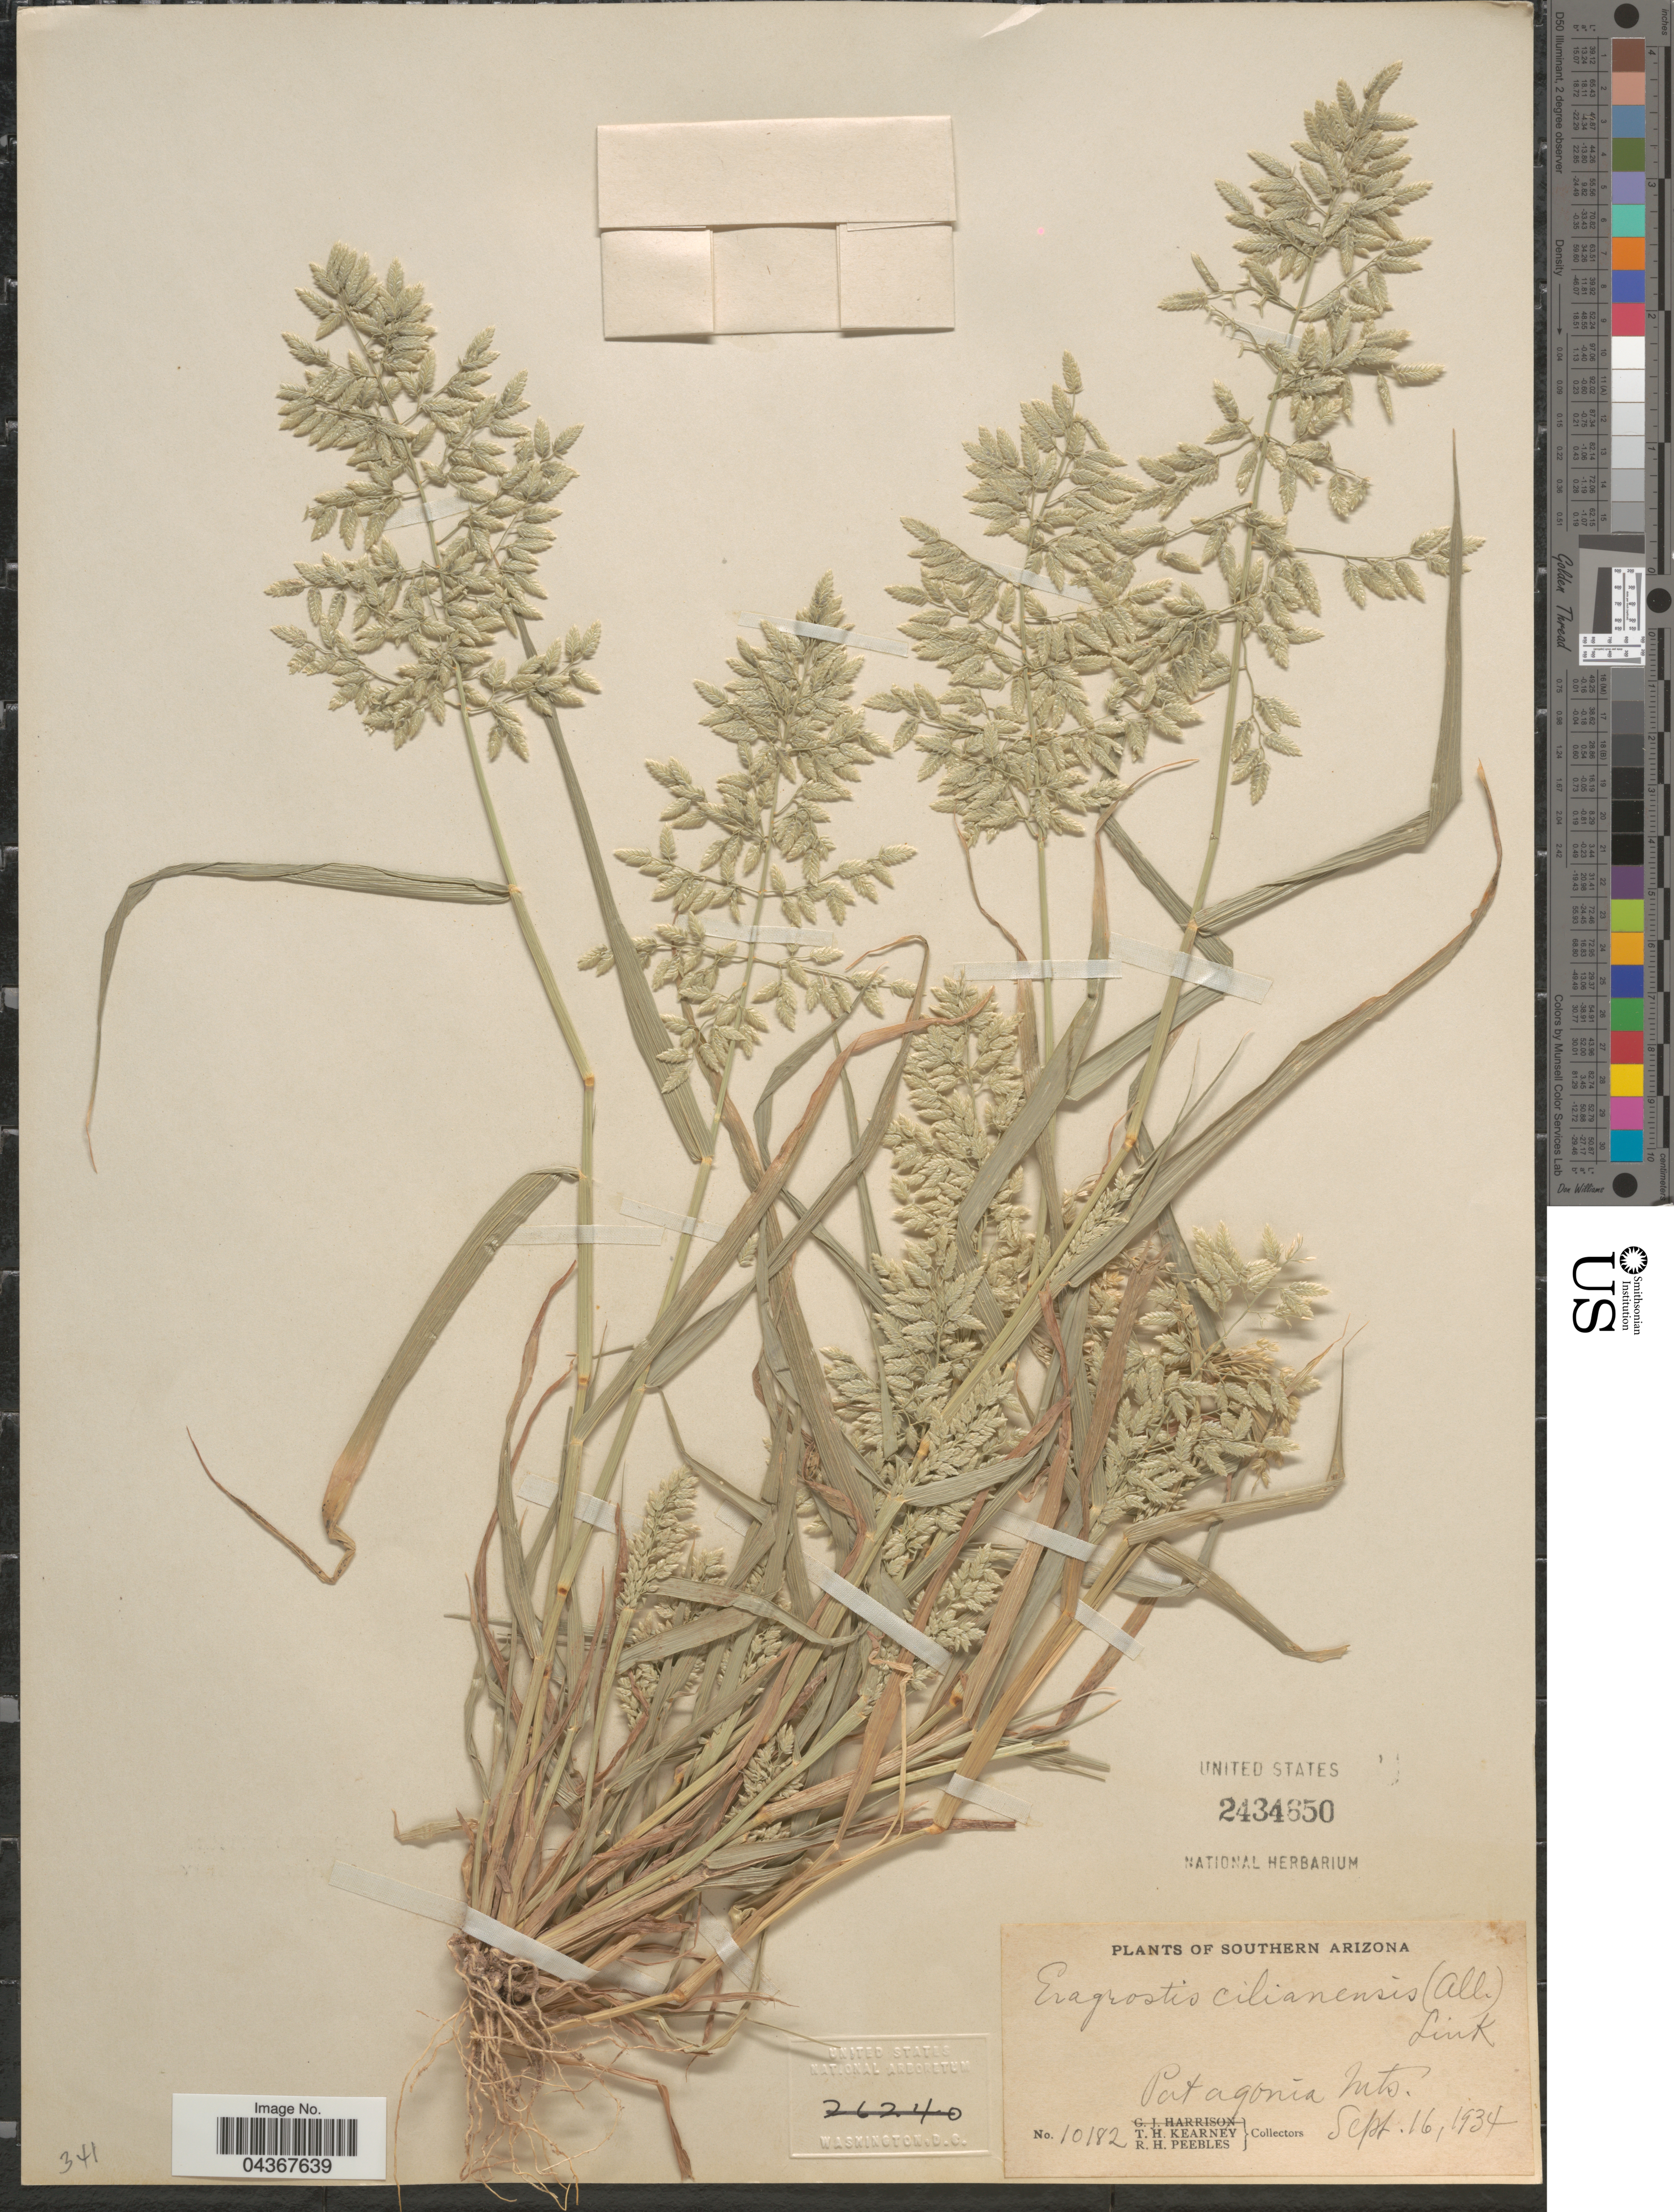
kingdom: Plantae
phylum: Tracheophyta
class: Liliopsida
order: Poales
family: Poaceae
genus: Eragrostis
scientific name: Eragrostis cilianensis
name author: (Bellardi) Vignolo ex Janch.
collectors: T. H. Kearney & R. H. Peebles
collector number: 10182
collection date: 1934-09-16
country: United States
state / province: Arizona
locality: Southern Arizona. Patagonia Mts.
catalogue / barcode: US 2434650